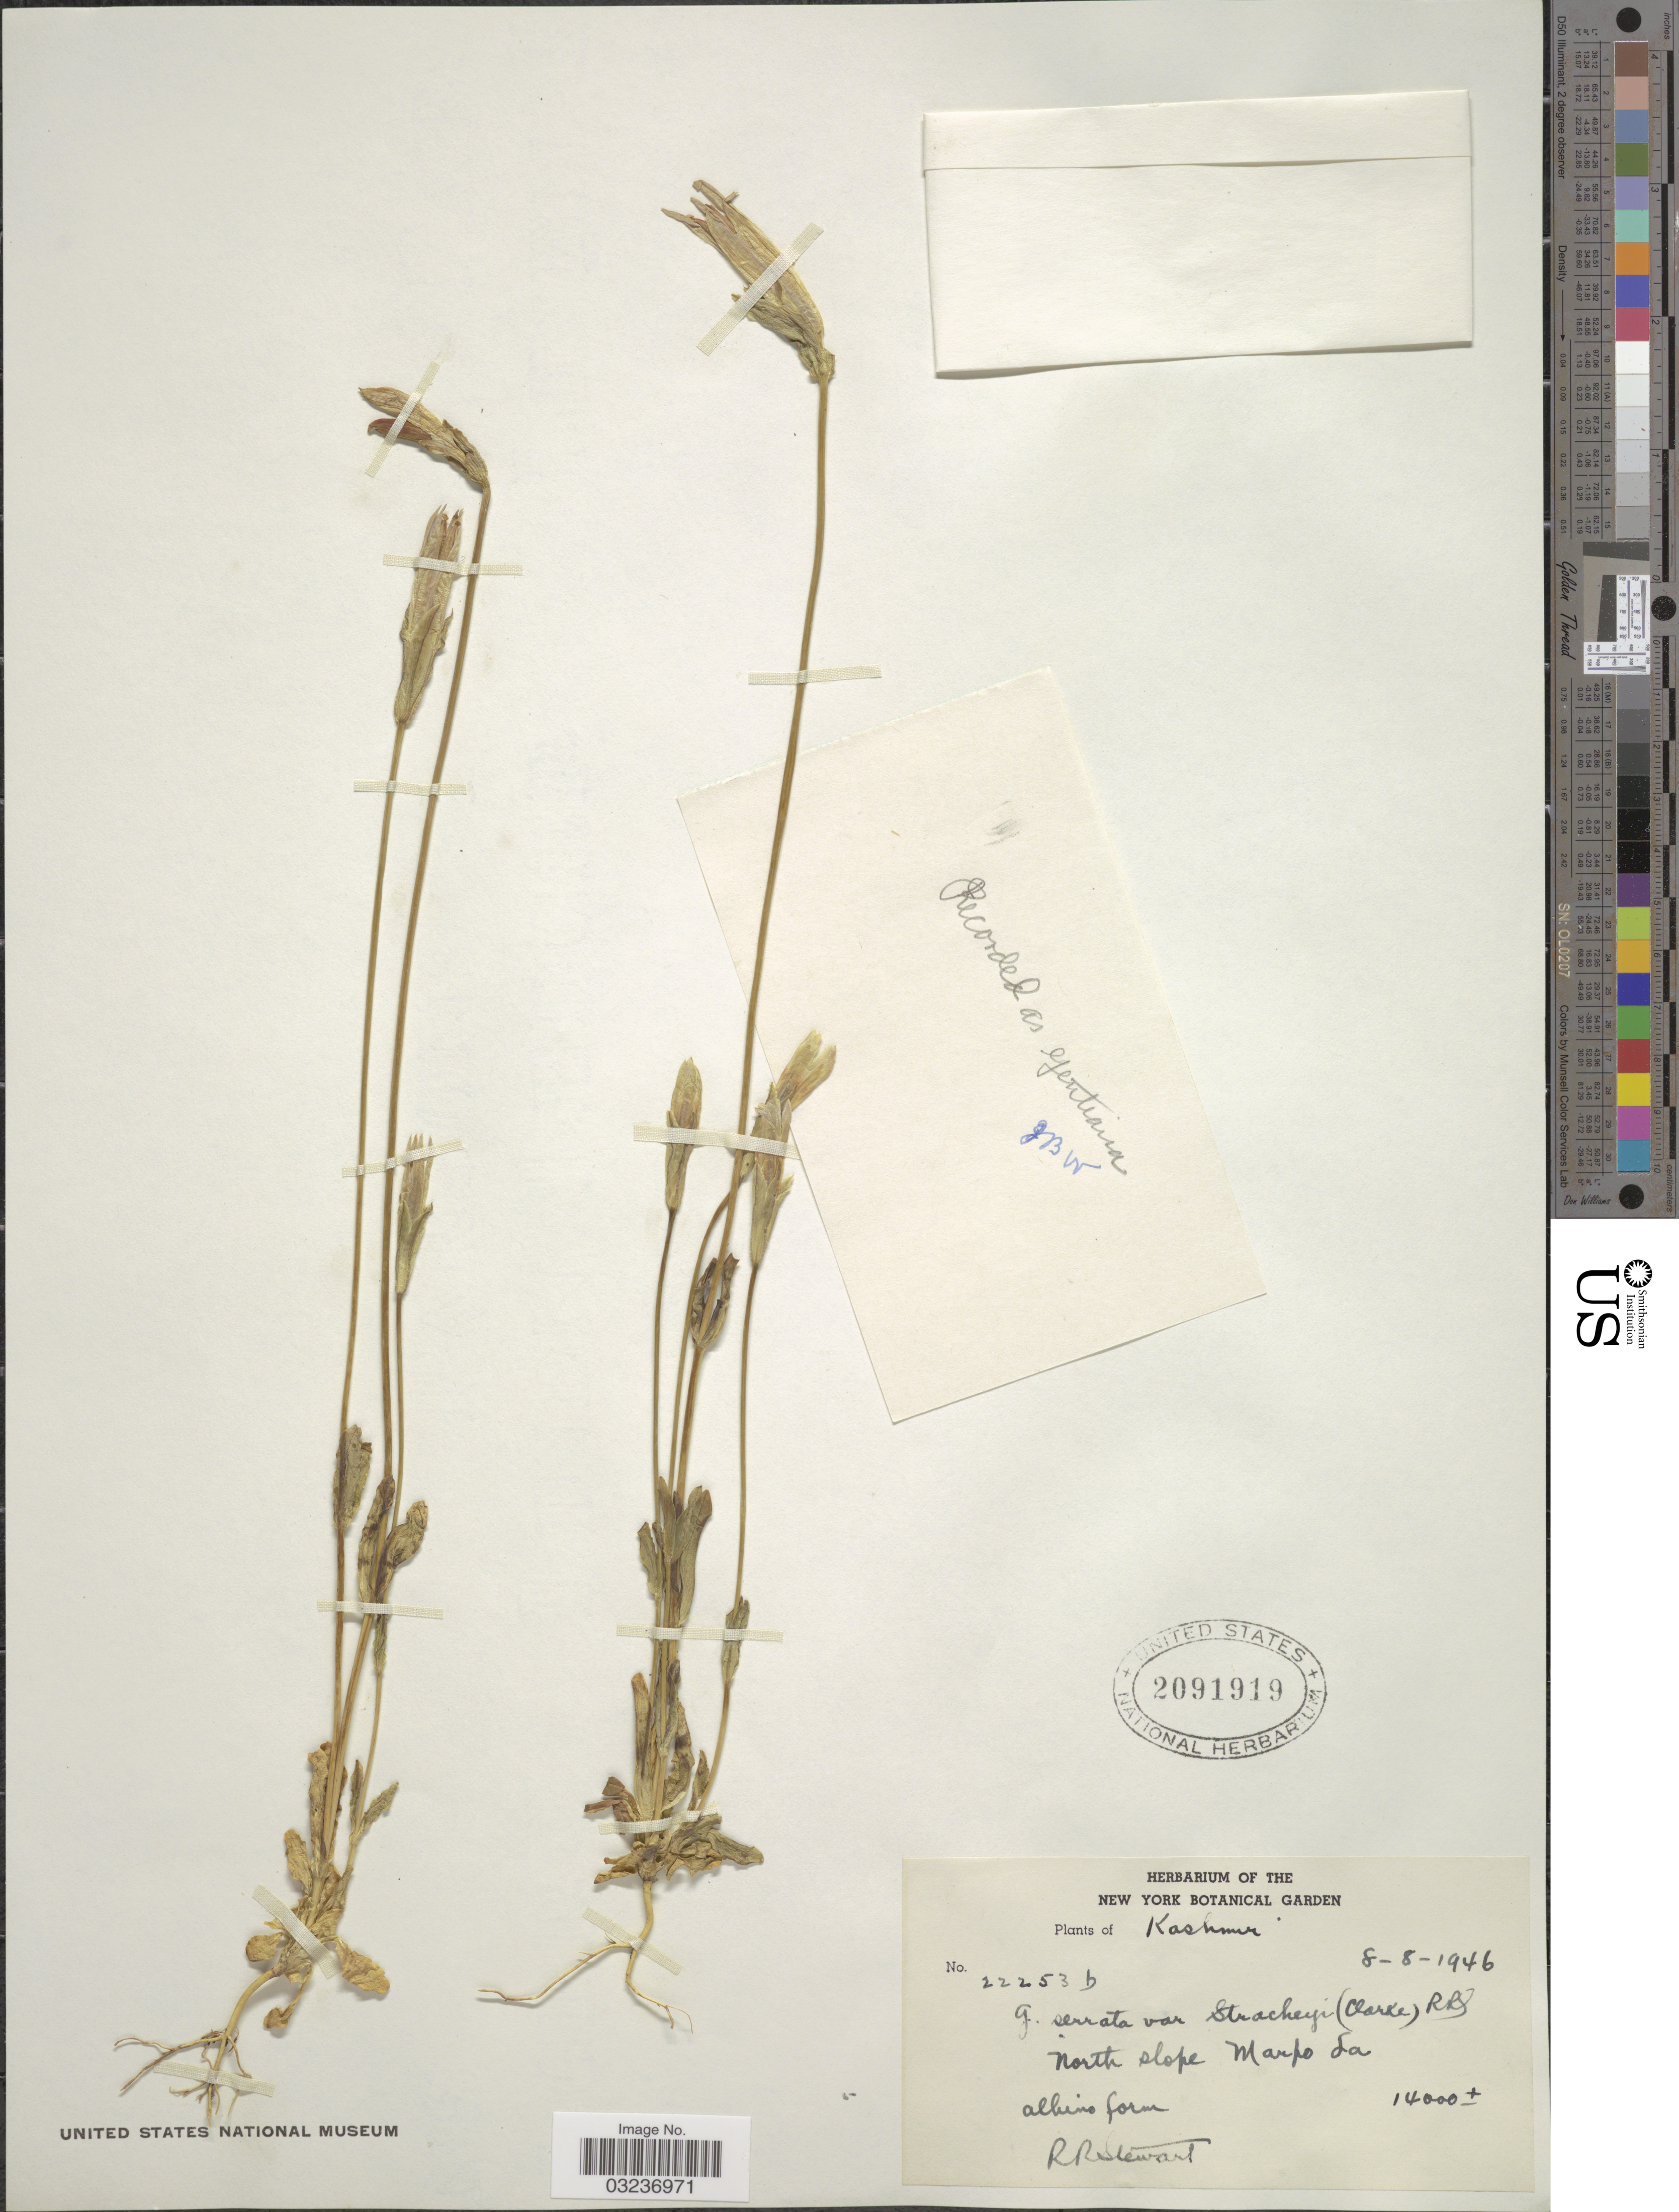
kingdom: Plantae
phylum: Tracheophyta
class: Magnoliopsida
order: Gentianales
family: Gentianaceae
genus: Gentiana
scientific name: Gentiana serrata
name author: Gunnerus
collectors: R. Stewart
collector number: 22253b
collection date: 1946-08-08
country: India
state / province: Jammu and Kashmir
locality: Kashmir, North slope Marpo La.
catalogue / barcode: US 2091919